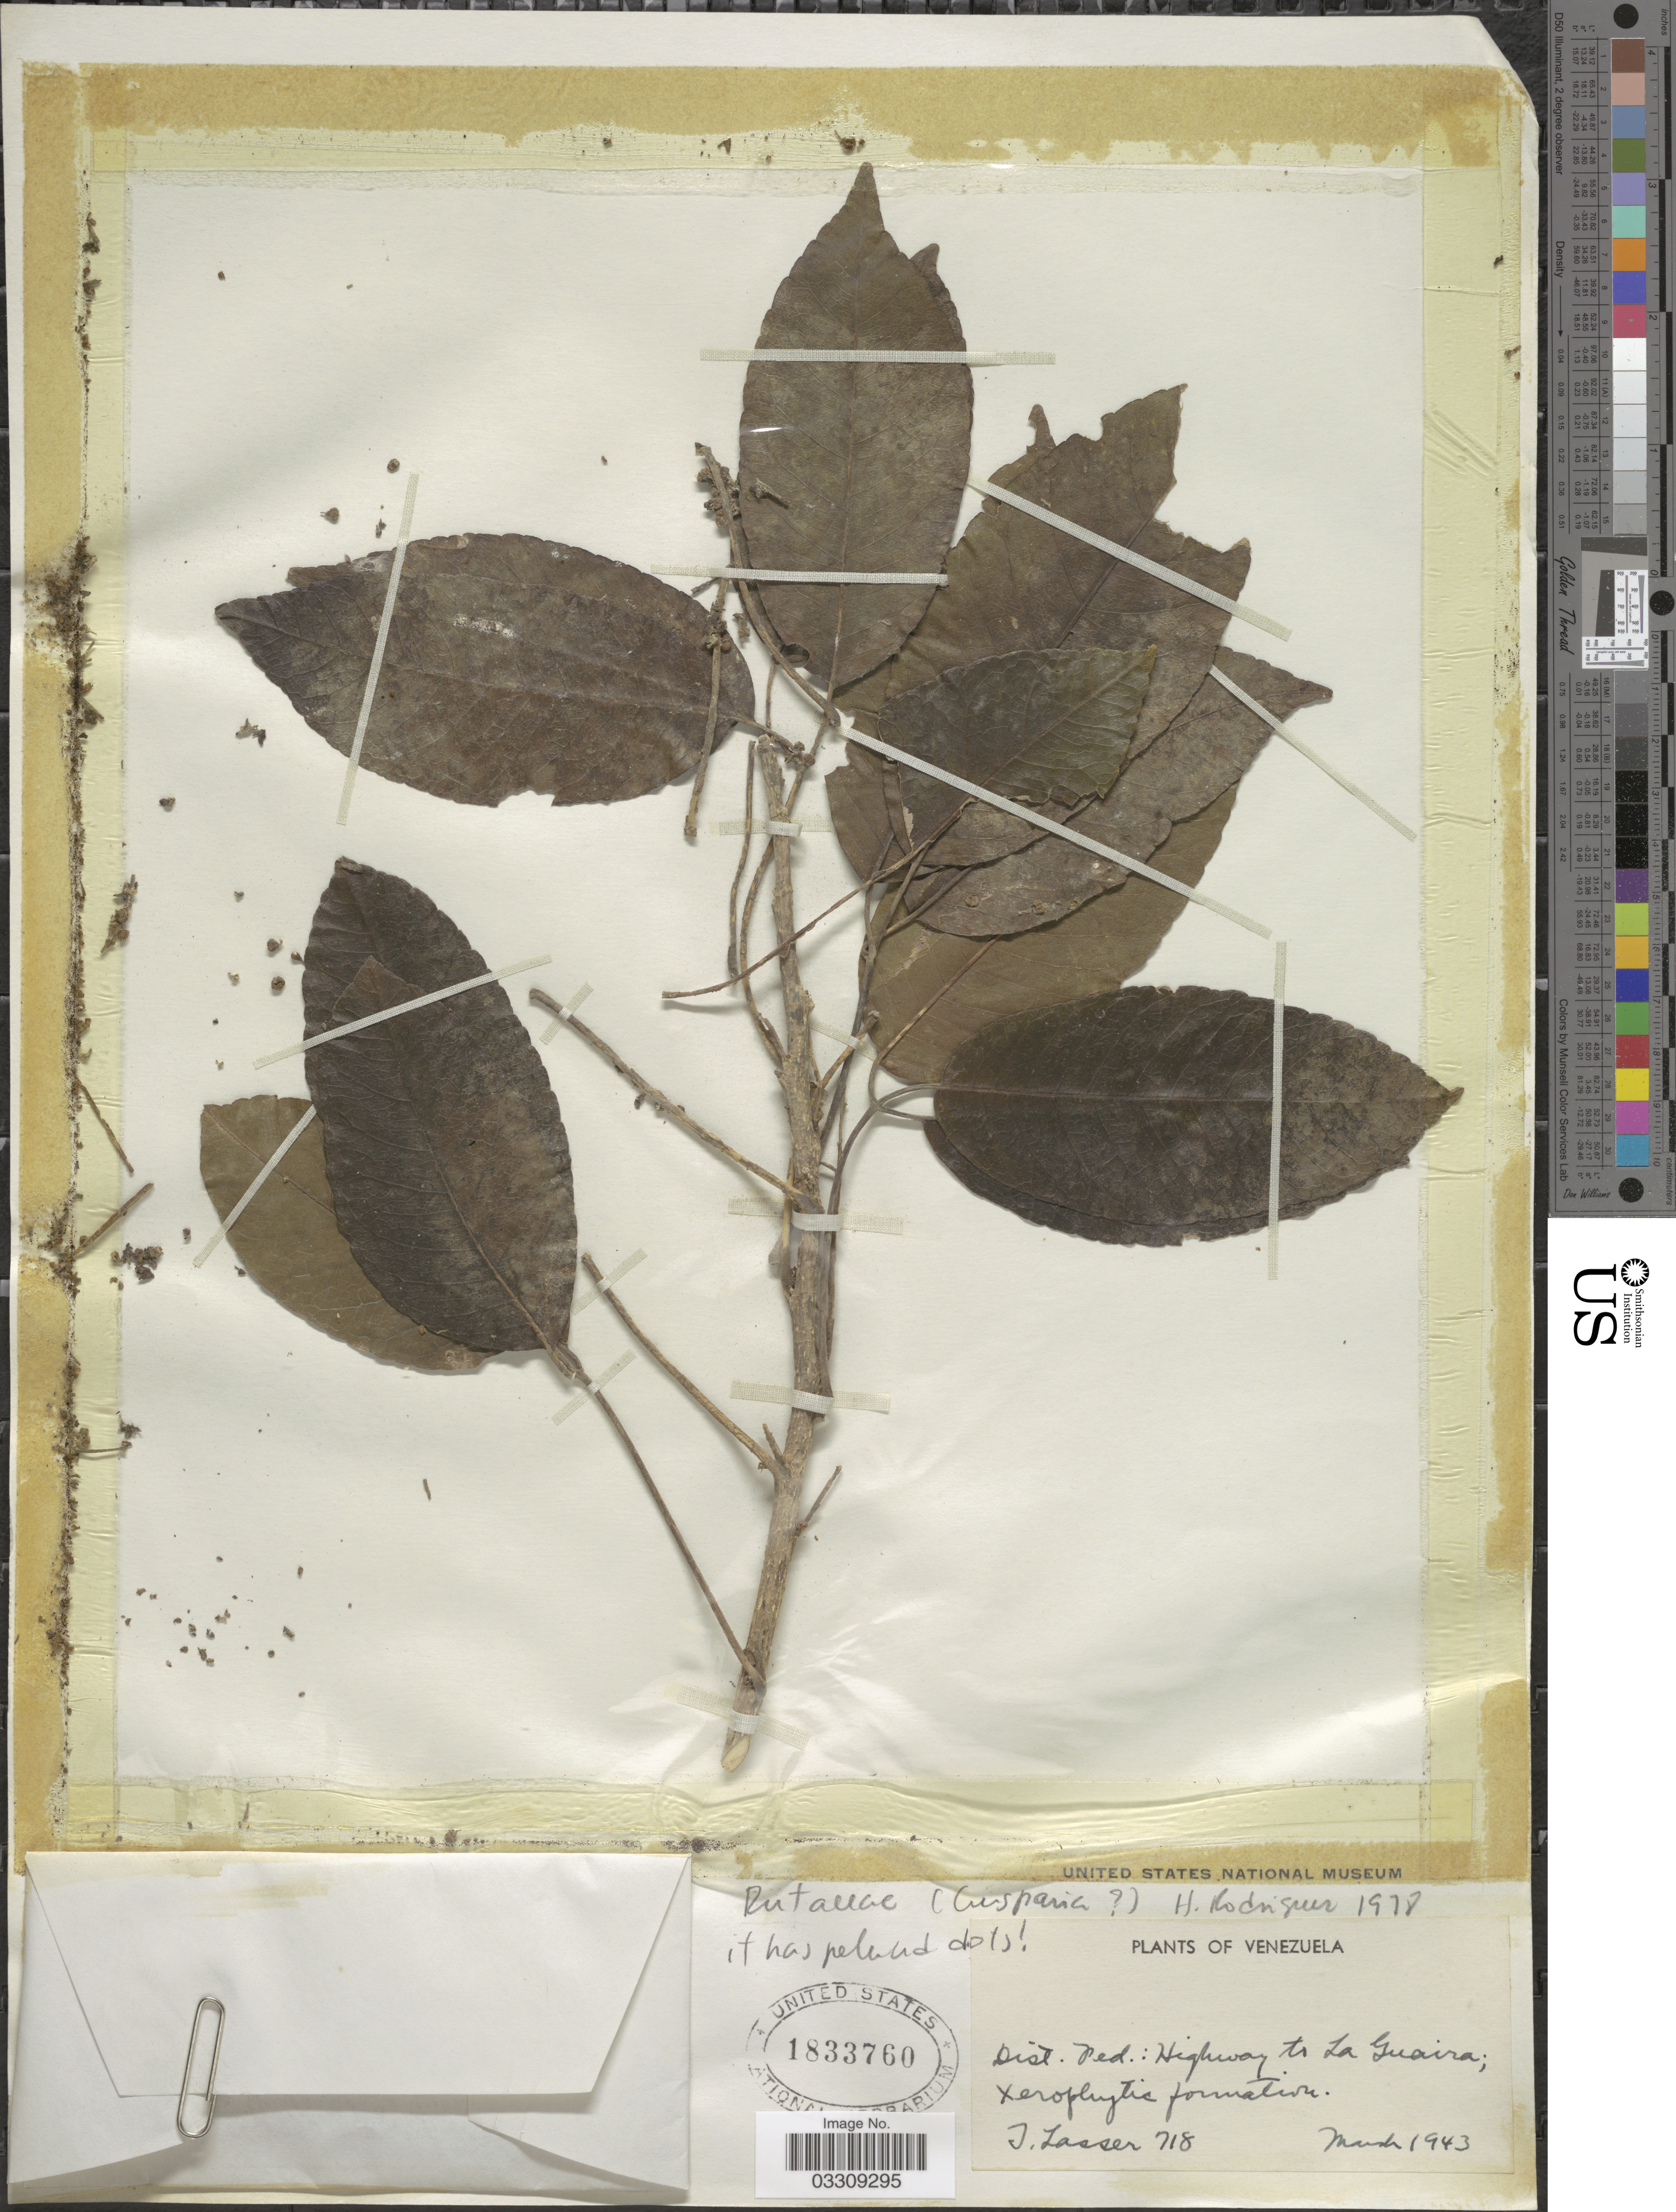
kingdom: Plantae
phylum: Tracheophyta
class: Magnoliopsida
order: Sapindales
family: Rutaceae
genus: Conchocarpus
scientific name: Conchocarpus sp.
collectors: T. Lasser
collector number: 718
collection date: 1943-03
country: Venezuela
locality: Dist. Fed.: Highway to La Guaira.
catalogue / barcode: US 1833760